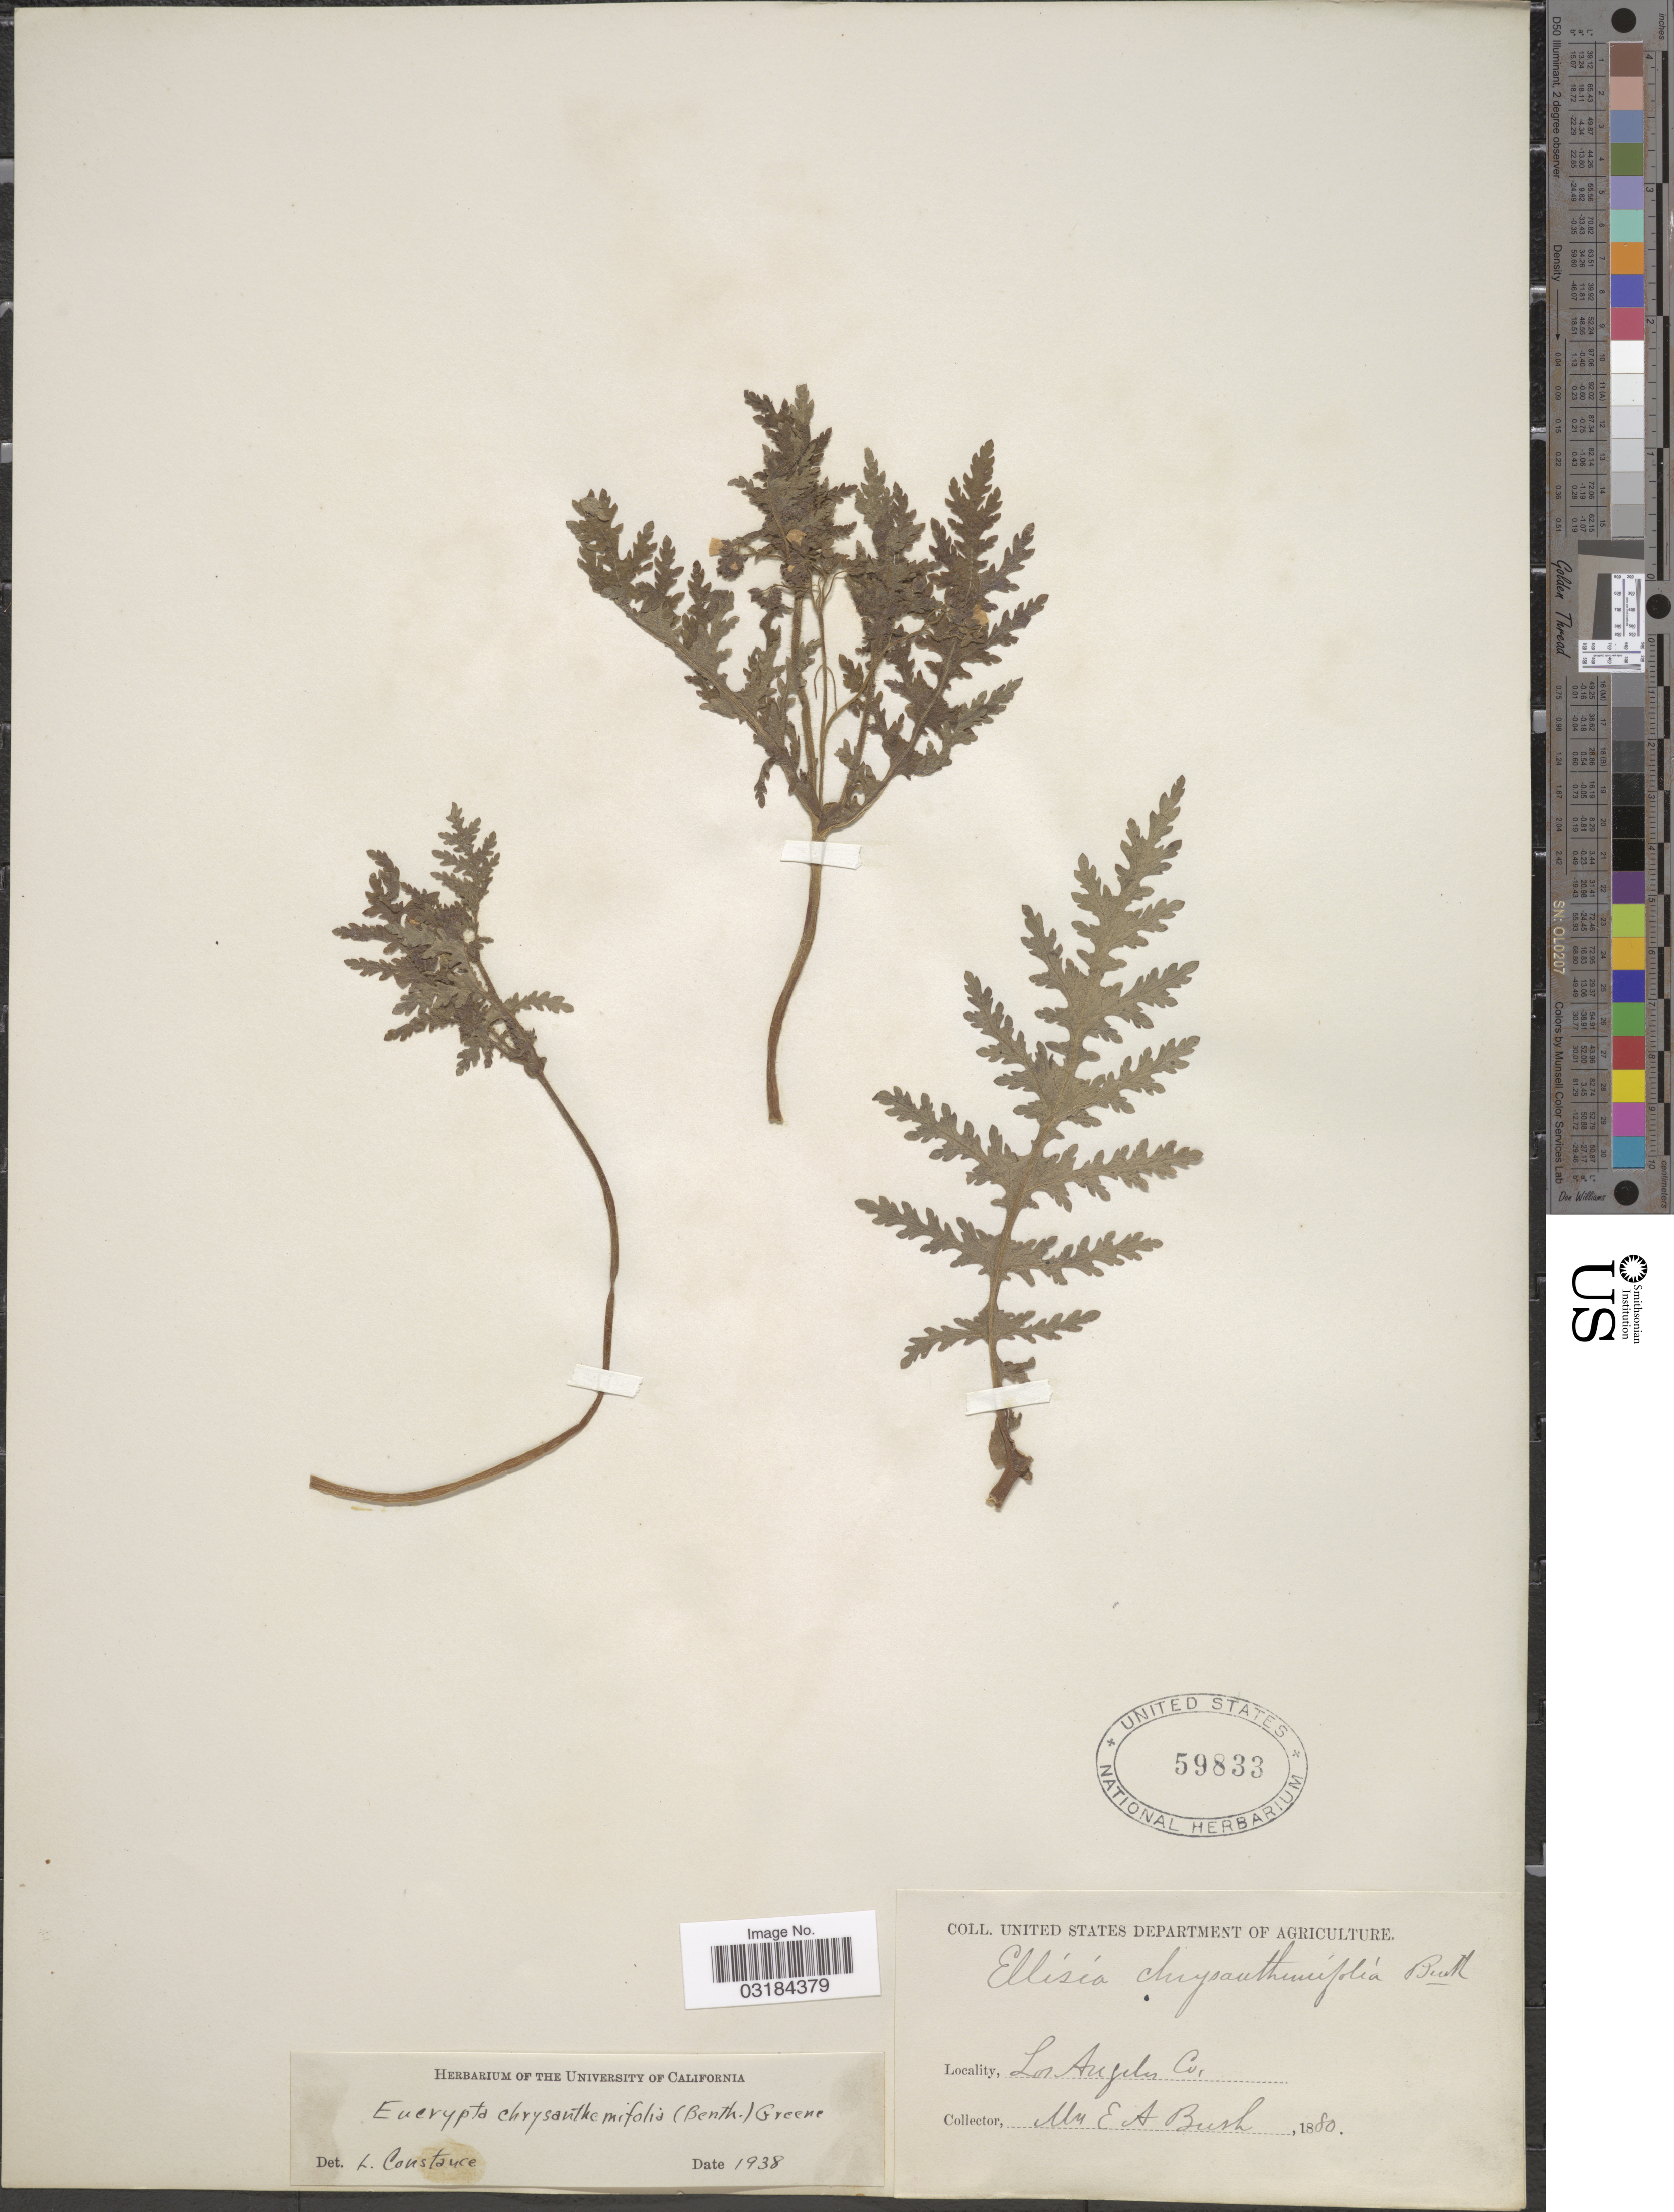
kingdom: Plantae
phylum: Tracheophyta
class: Magnoliopsida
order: Boraginales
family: Hydrophyllaceae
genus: Eucrypta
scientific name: Eucrypta chrysanthemifolia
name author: (Benth.) Greene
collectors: E. Bush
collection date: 1880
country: United States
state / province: California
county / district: Los Angeles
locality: Los Angeles Co.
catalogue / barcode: US 59833